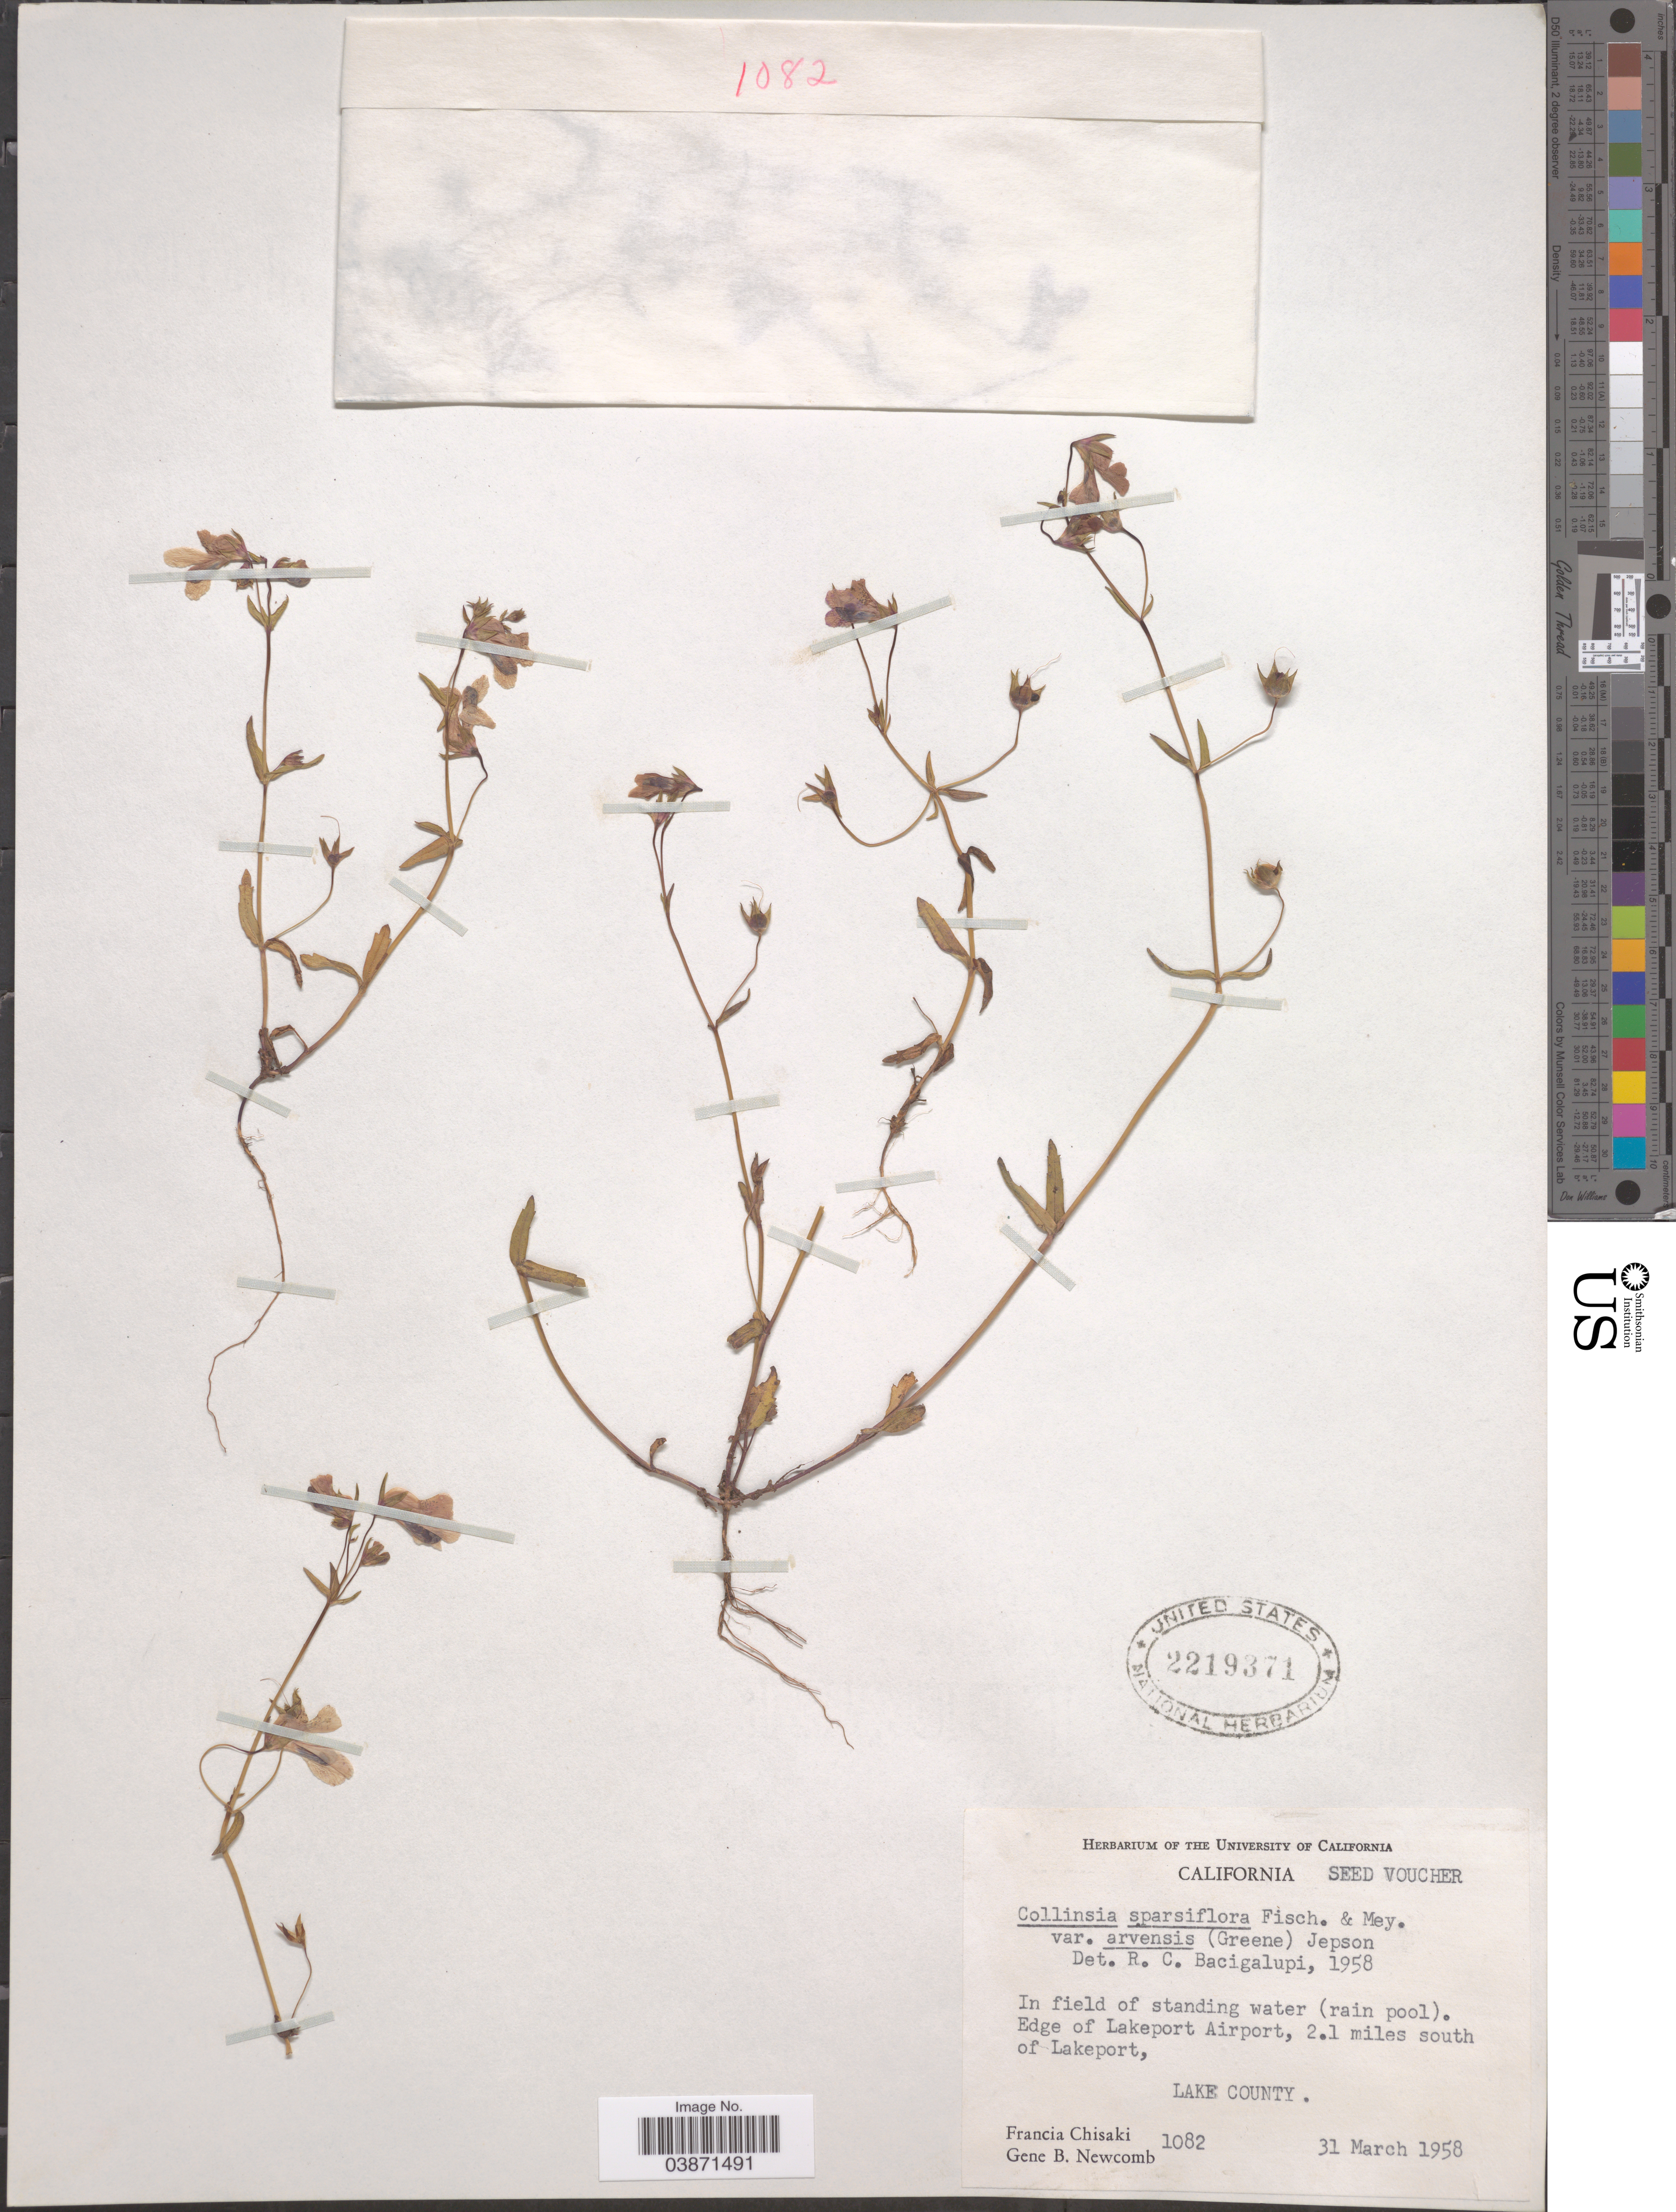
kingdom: Plantae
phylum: Tracheophyta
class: Magnoliopsida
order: Lamiales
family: Plantaginaceae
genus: Collinsia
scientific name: Collinsia sparsiflora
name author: Fisch. & C.A. Mey.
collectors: F. Chisaki & G. B. Newcomb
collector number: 1082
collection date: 1958-03-31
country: United States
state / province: California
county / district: Lake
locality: Edge of Lakeport Airport, 2.1 miles south of Lakeport, Lake County.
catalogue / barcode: US 2219371